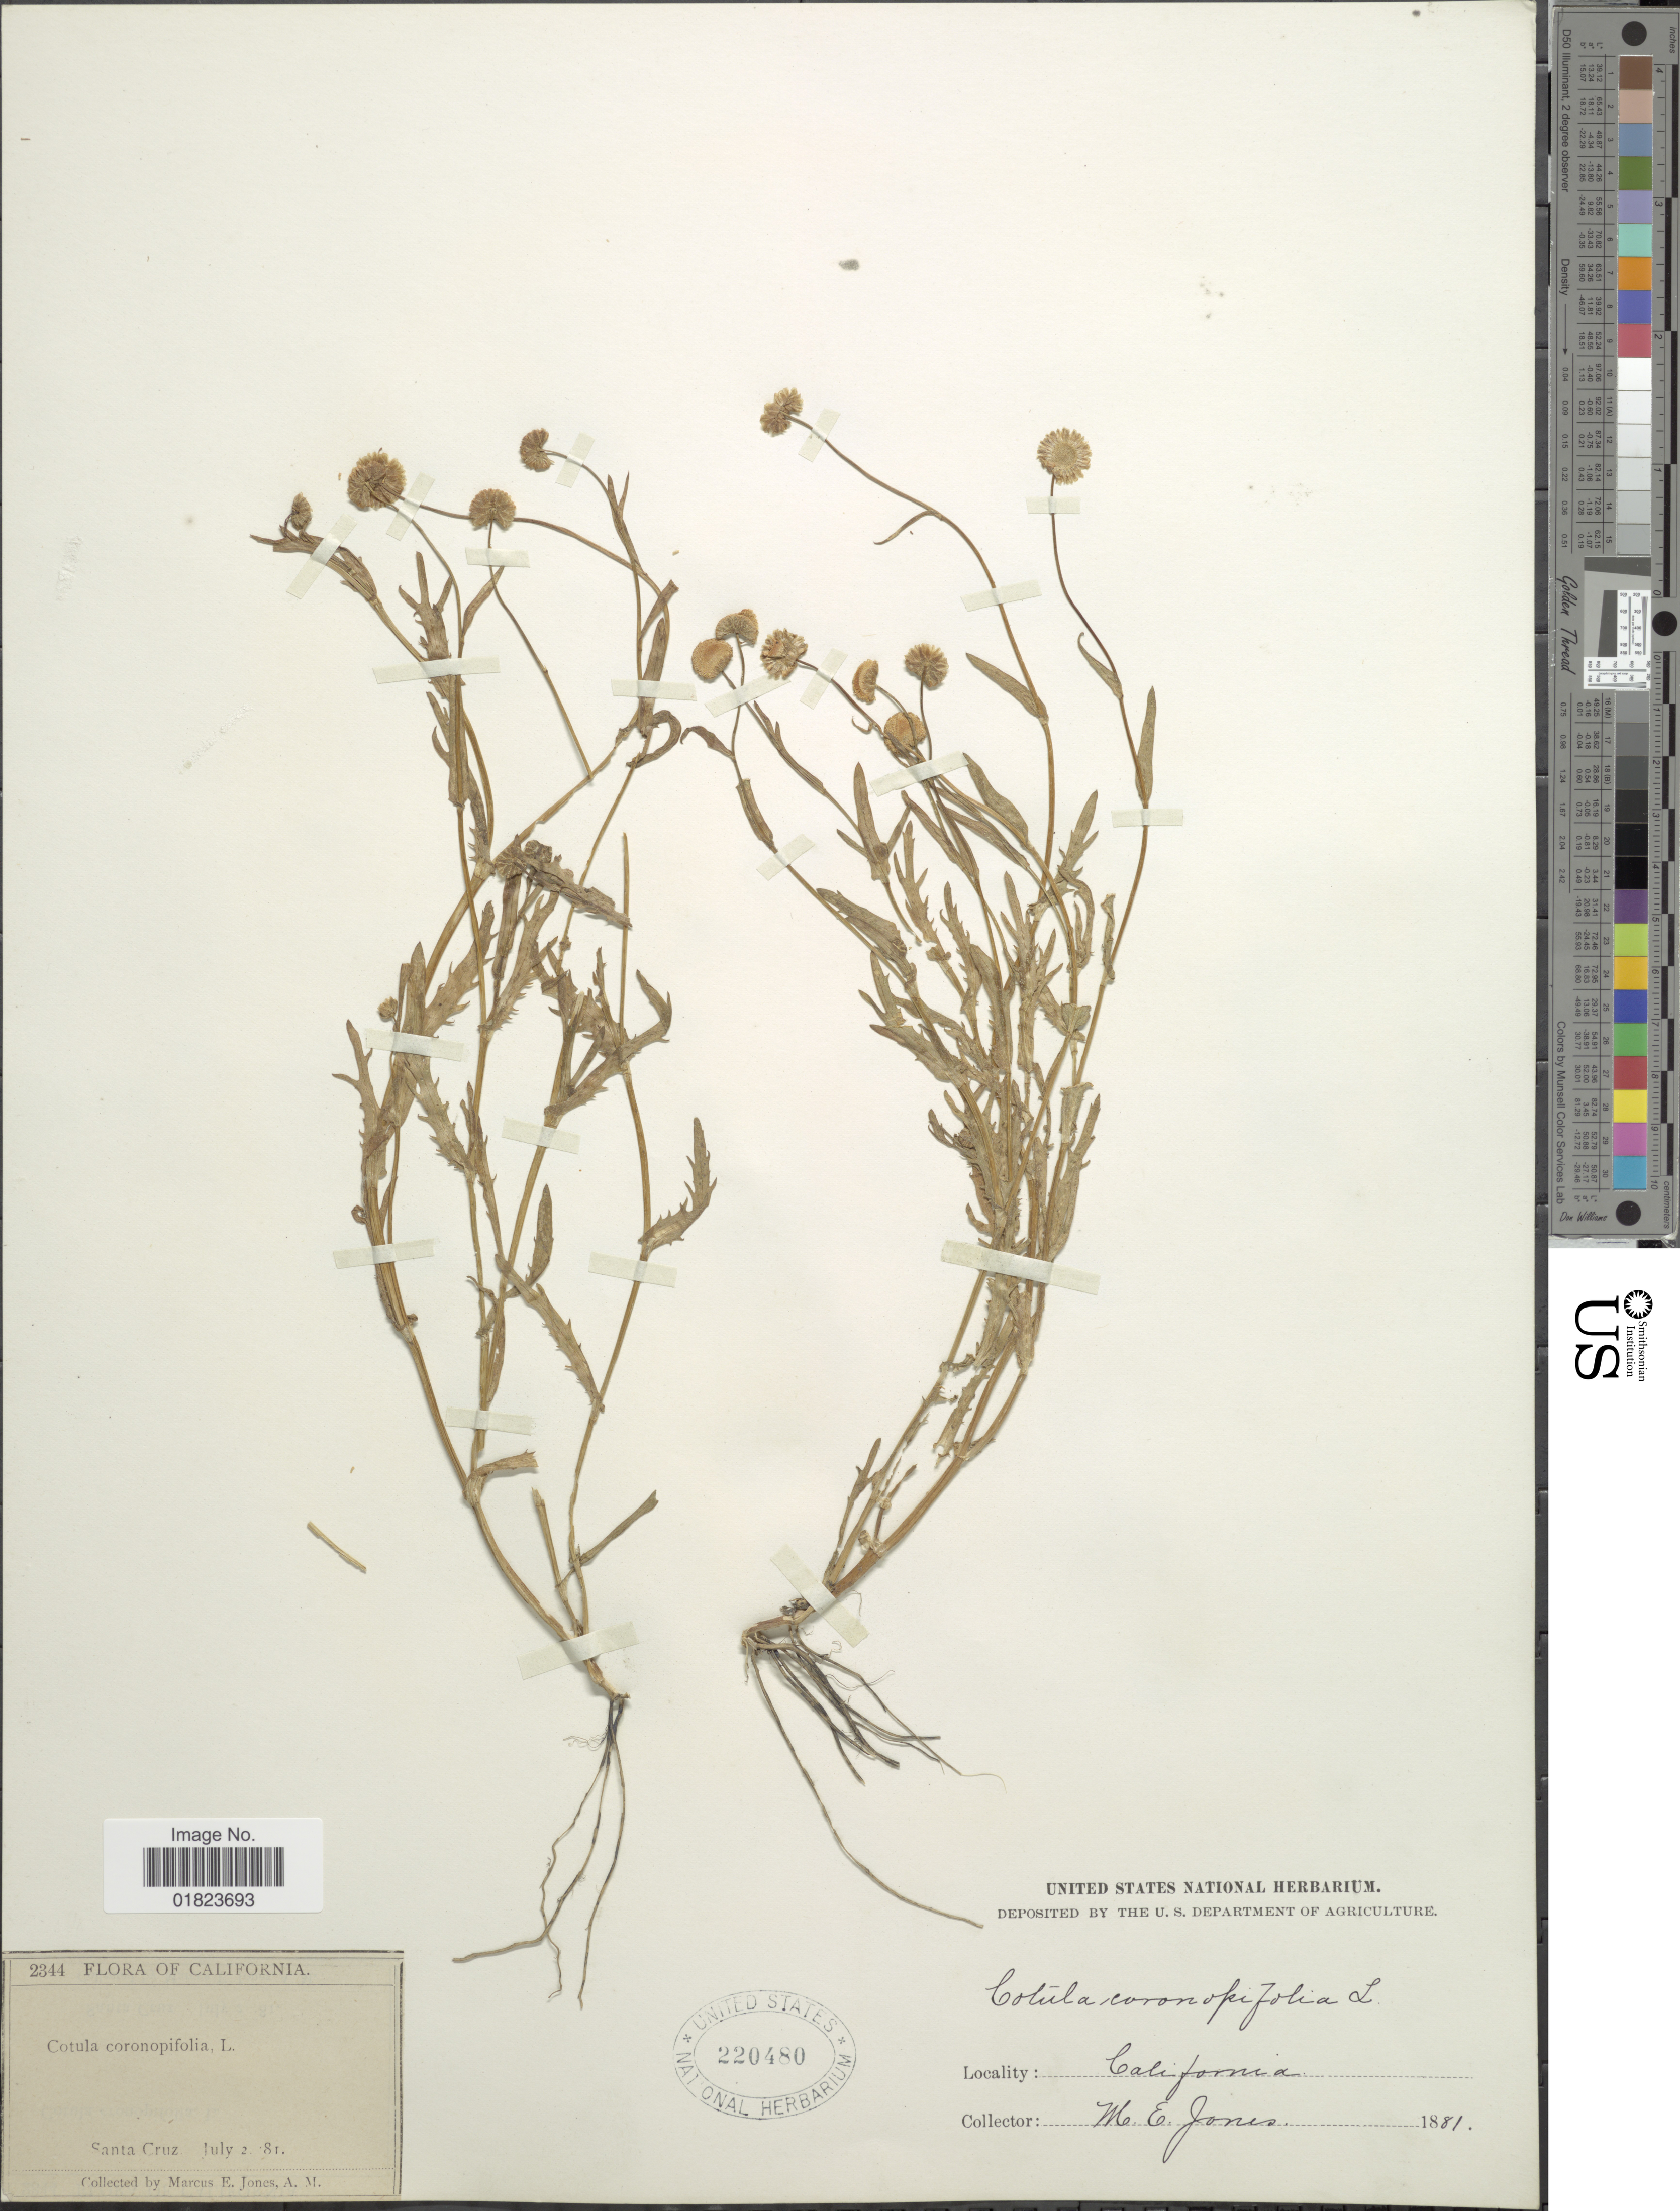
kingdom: Plantae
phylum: Tracheophyta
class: Magnoliopsida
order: Asterales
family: Asteraceae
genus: Cotula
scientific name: Cotula coronopifolia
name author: L.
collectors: M. E. Jones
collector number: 2344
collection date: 1881-07-02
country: United States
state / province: California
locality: Santa Cruz, California.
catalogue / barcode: US 220480